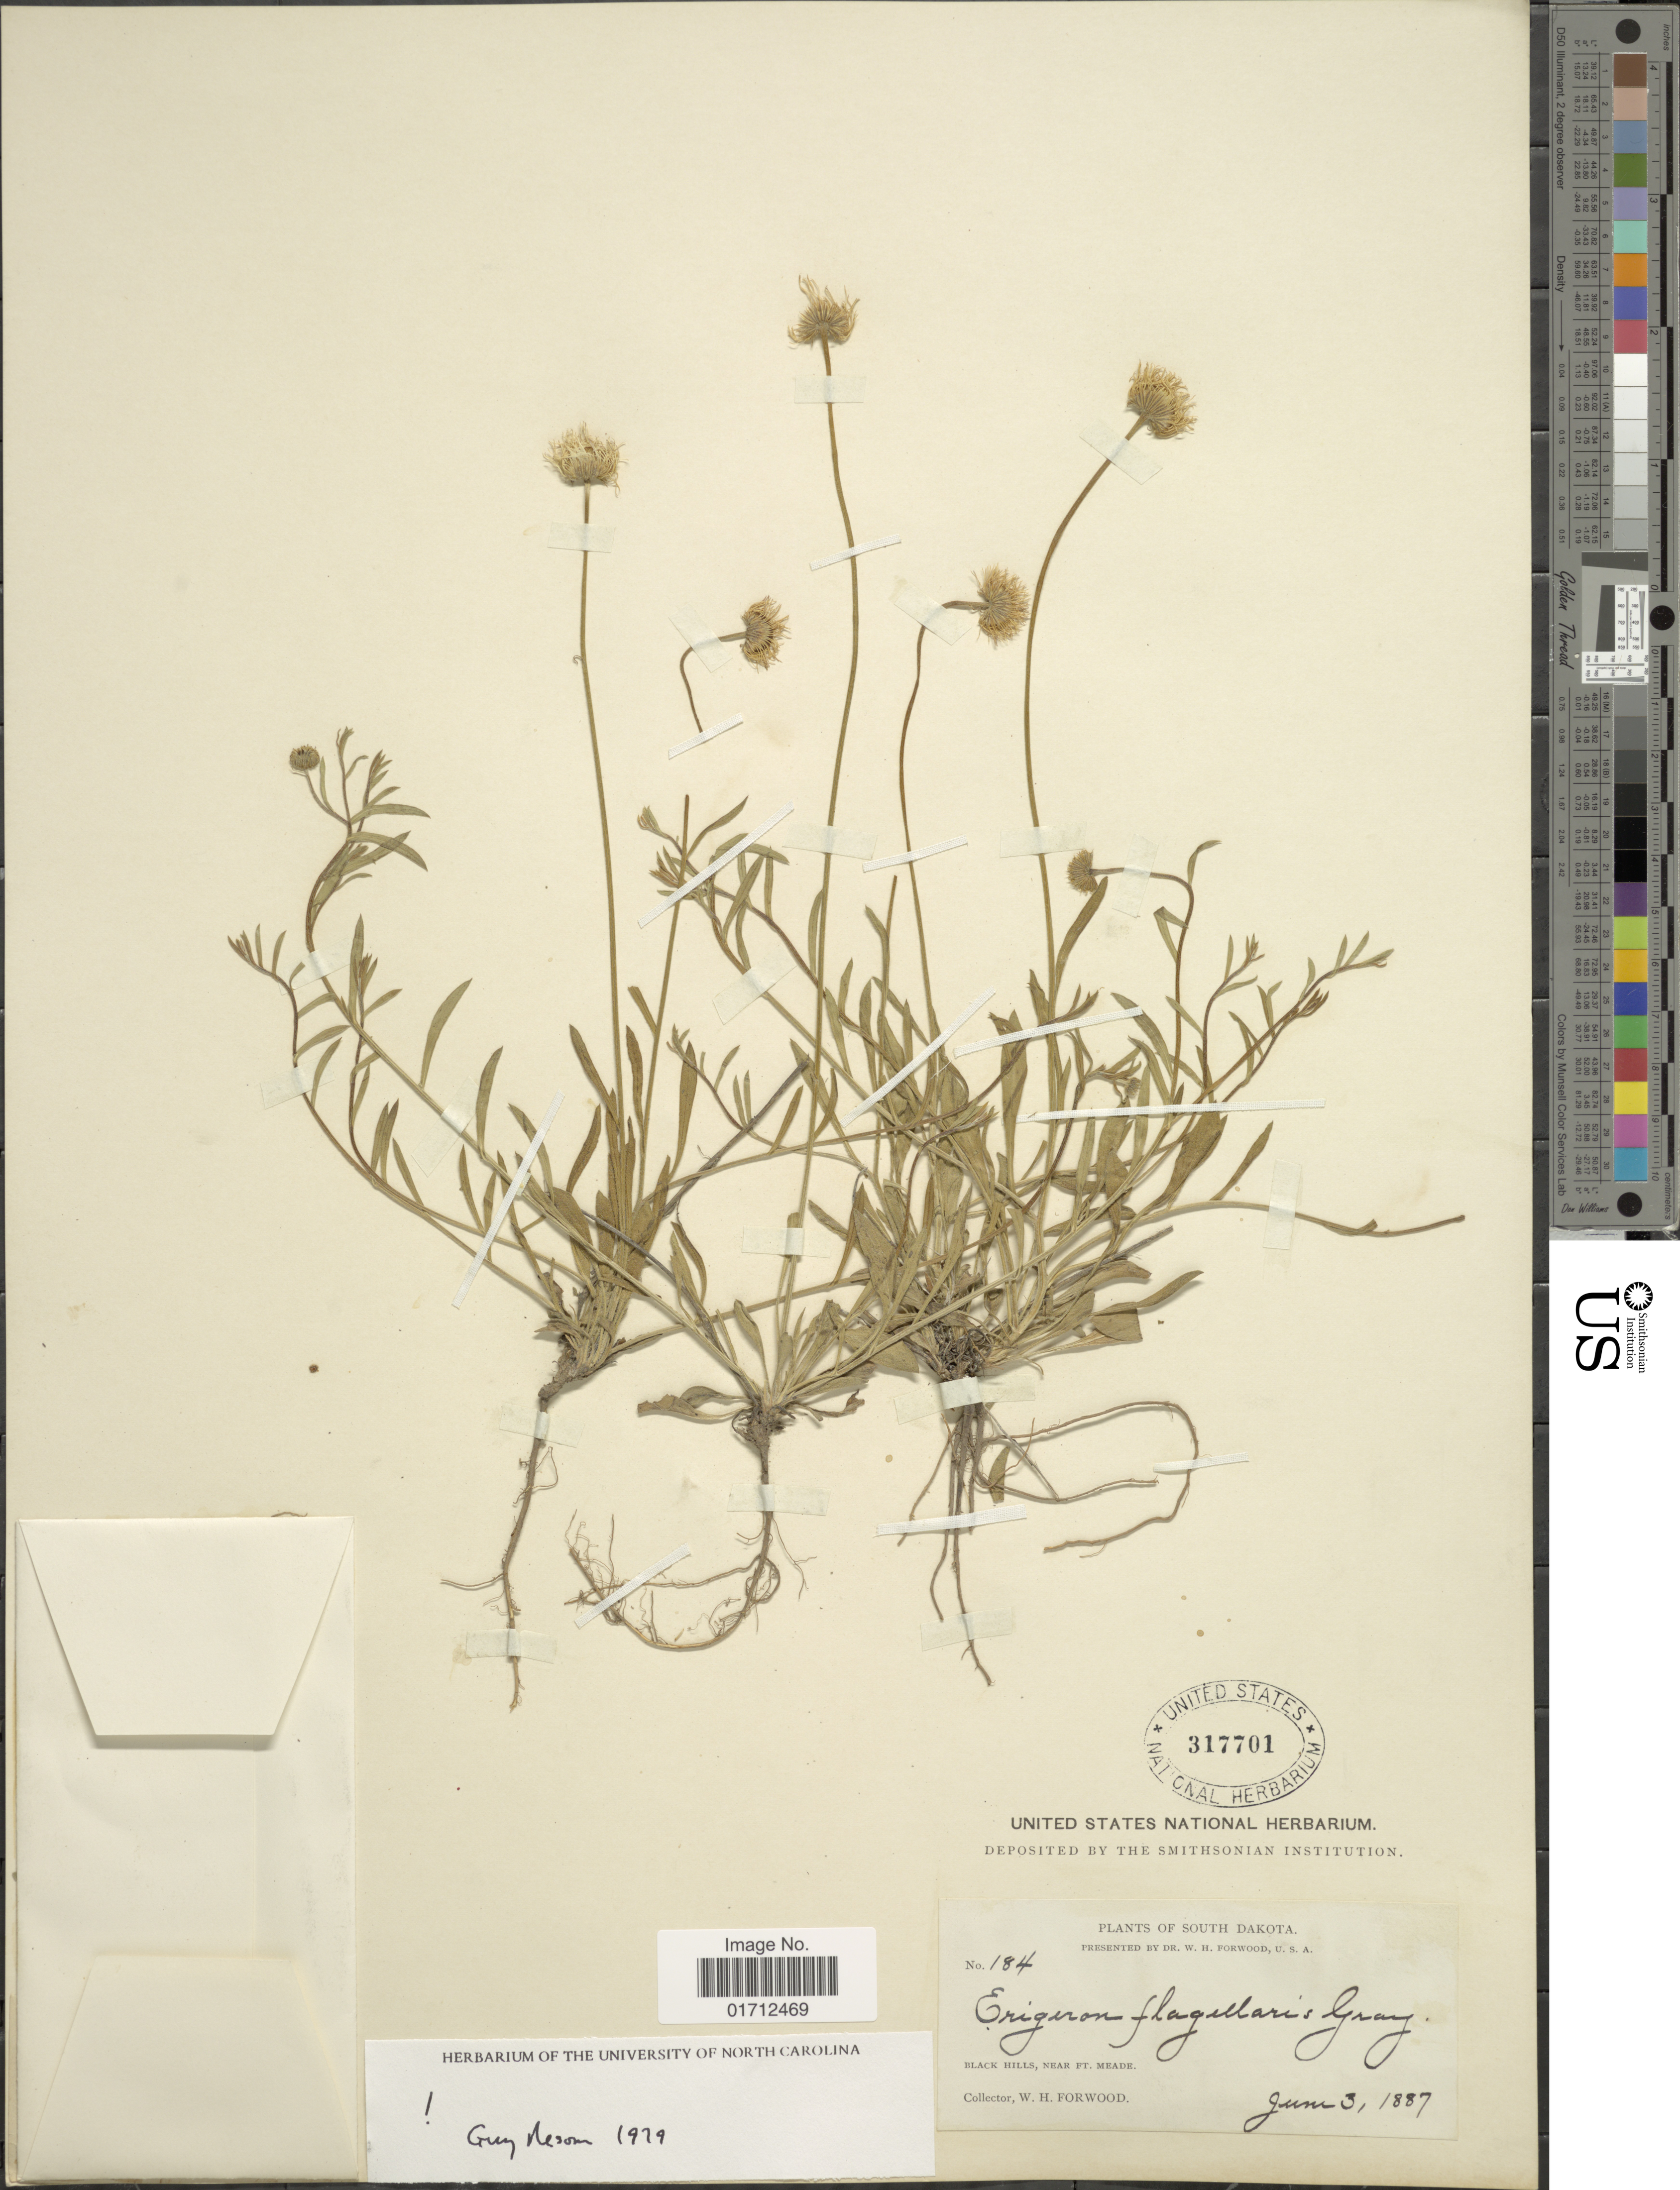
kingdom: Plantae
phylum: Tracheophyta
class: Magnoliopsida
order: Asterales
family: Asteraceae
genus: Erigeron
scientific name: Erigeron flagellaris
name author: A. Gray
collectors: W. Forwood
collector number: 184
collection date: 1887-06-03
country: United States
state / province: South Dakota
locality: The Black Hills, near Ft. Meade.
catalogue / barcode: US 317701